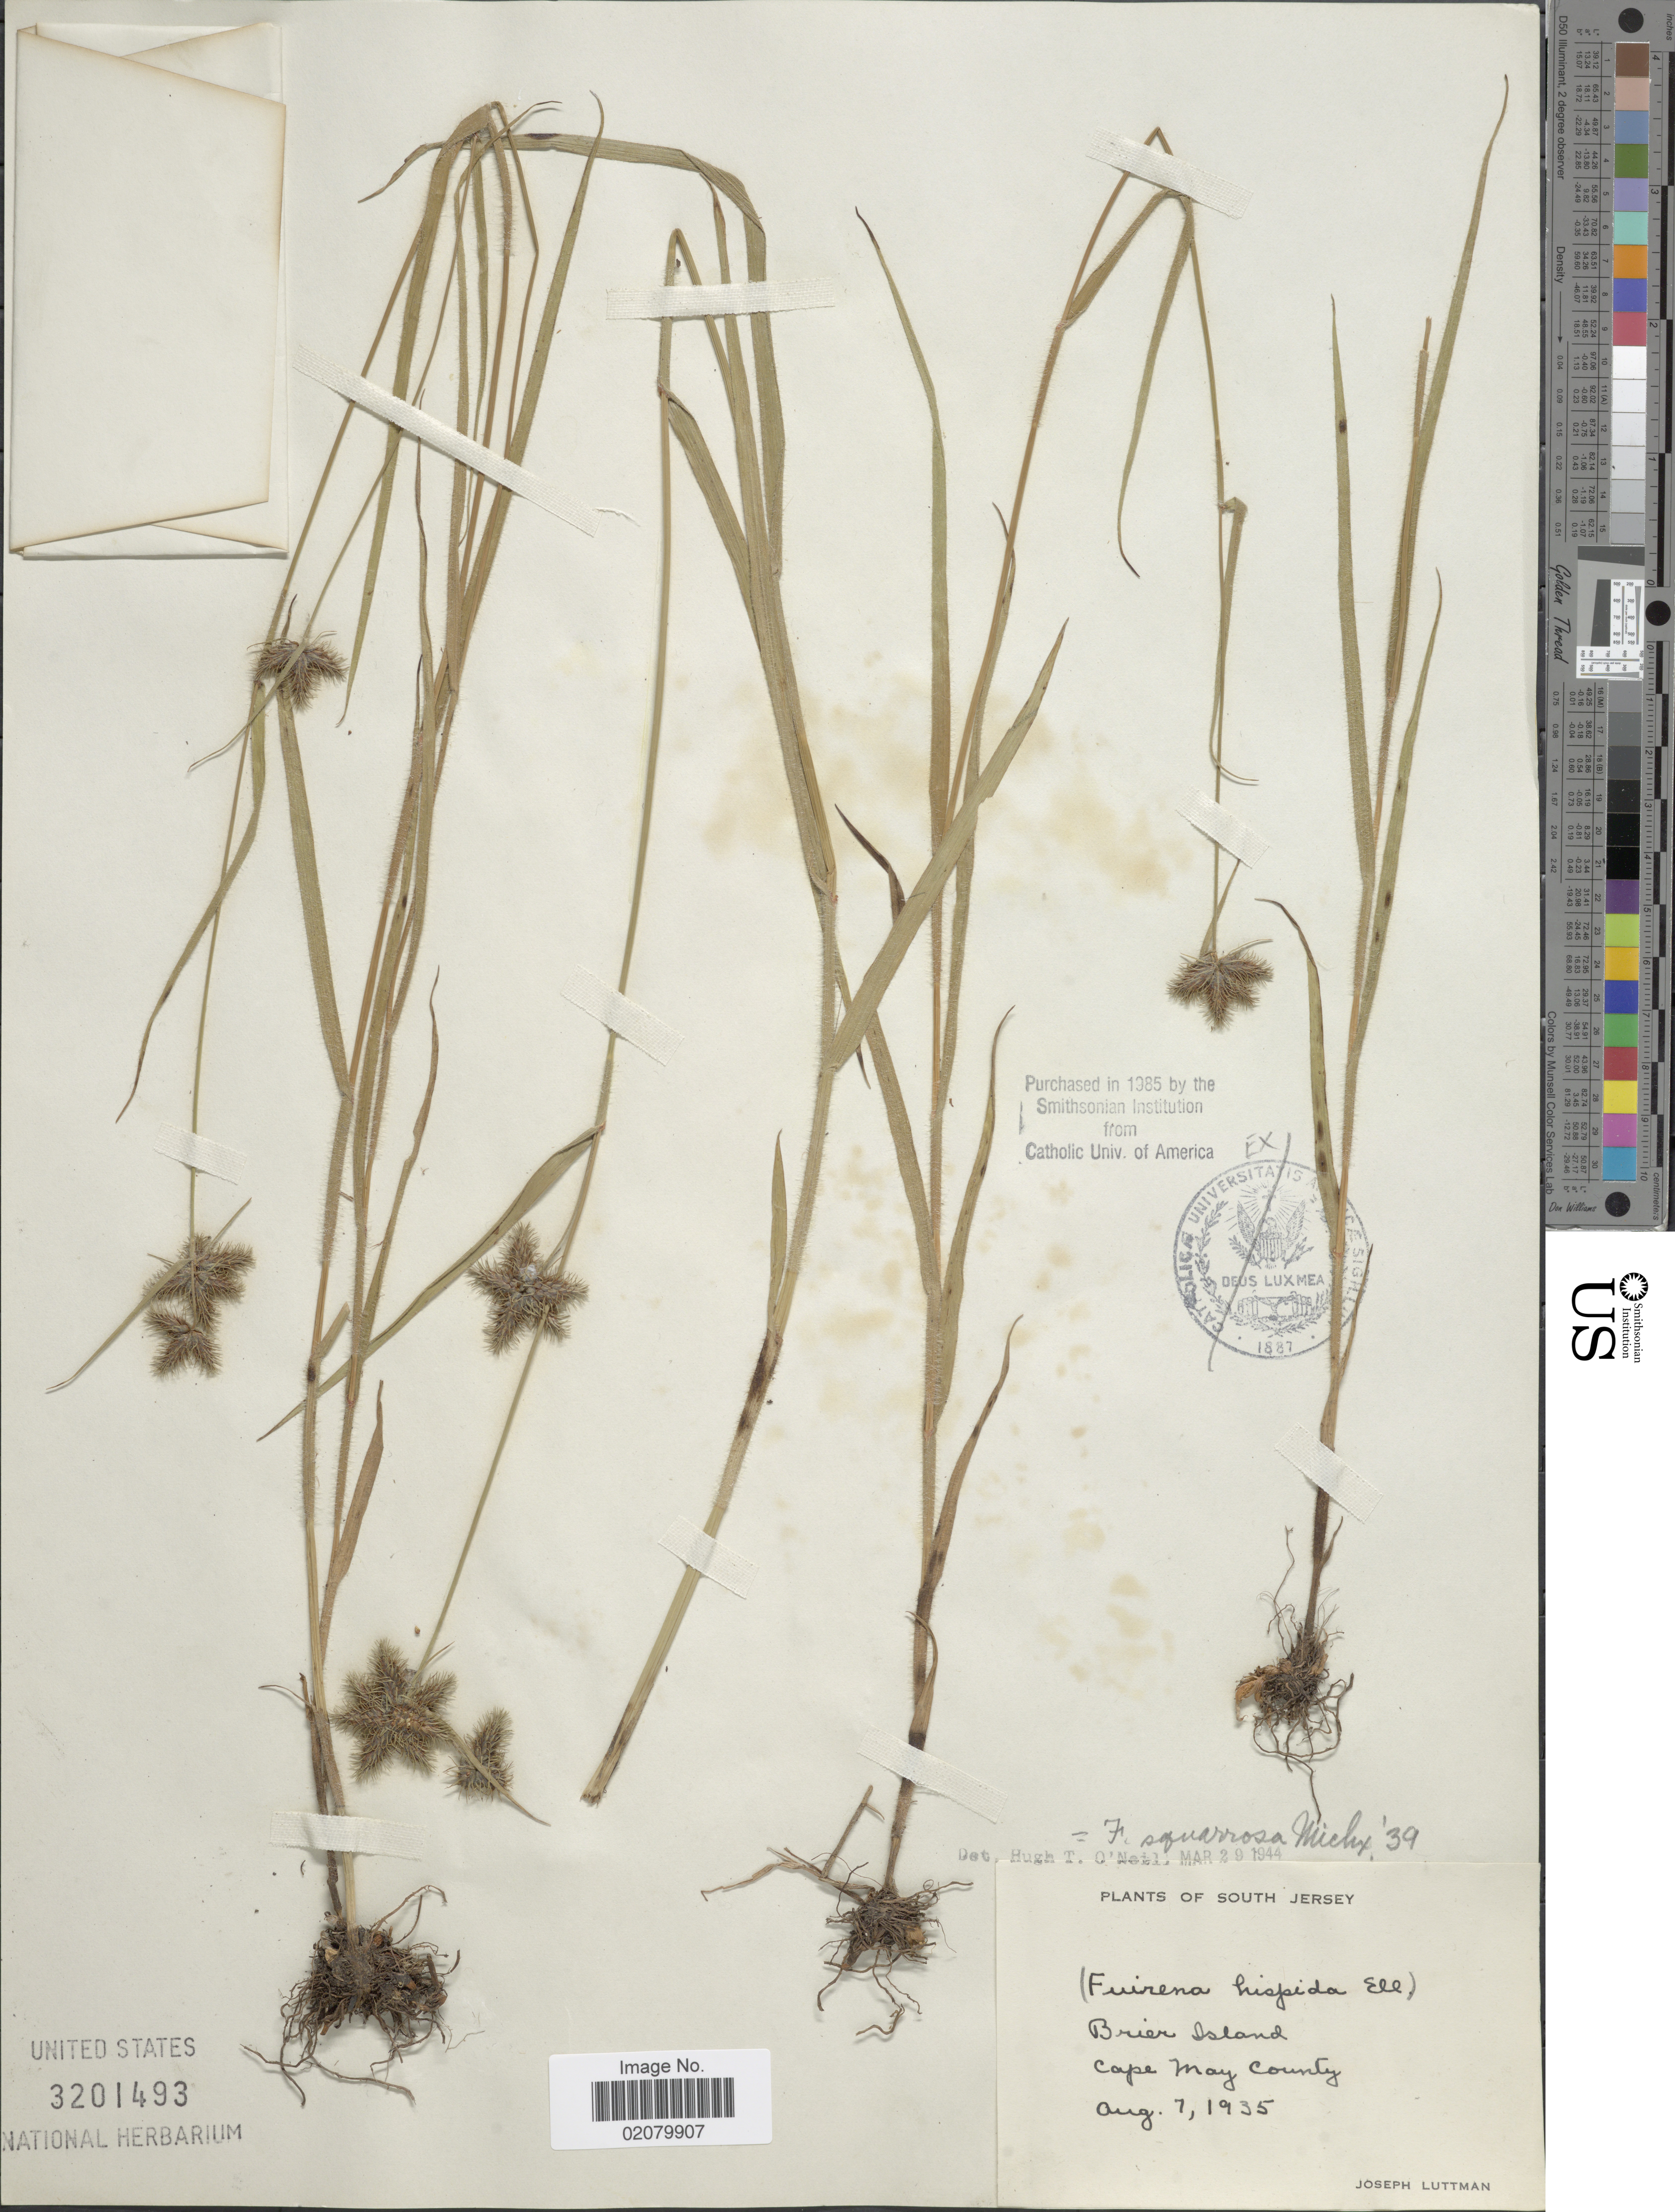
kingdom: Plantae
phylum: Tracheophyta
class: Liliopsida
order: Poales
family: Cyperaceae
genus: Fuirena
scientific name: Fuirena squarrosa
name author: Michx.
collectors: J. Luttman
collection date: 1935-08-07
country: United States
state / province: New Jersey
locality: South Jersey, Brier Island, Cape May County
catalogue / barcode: US 3201493